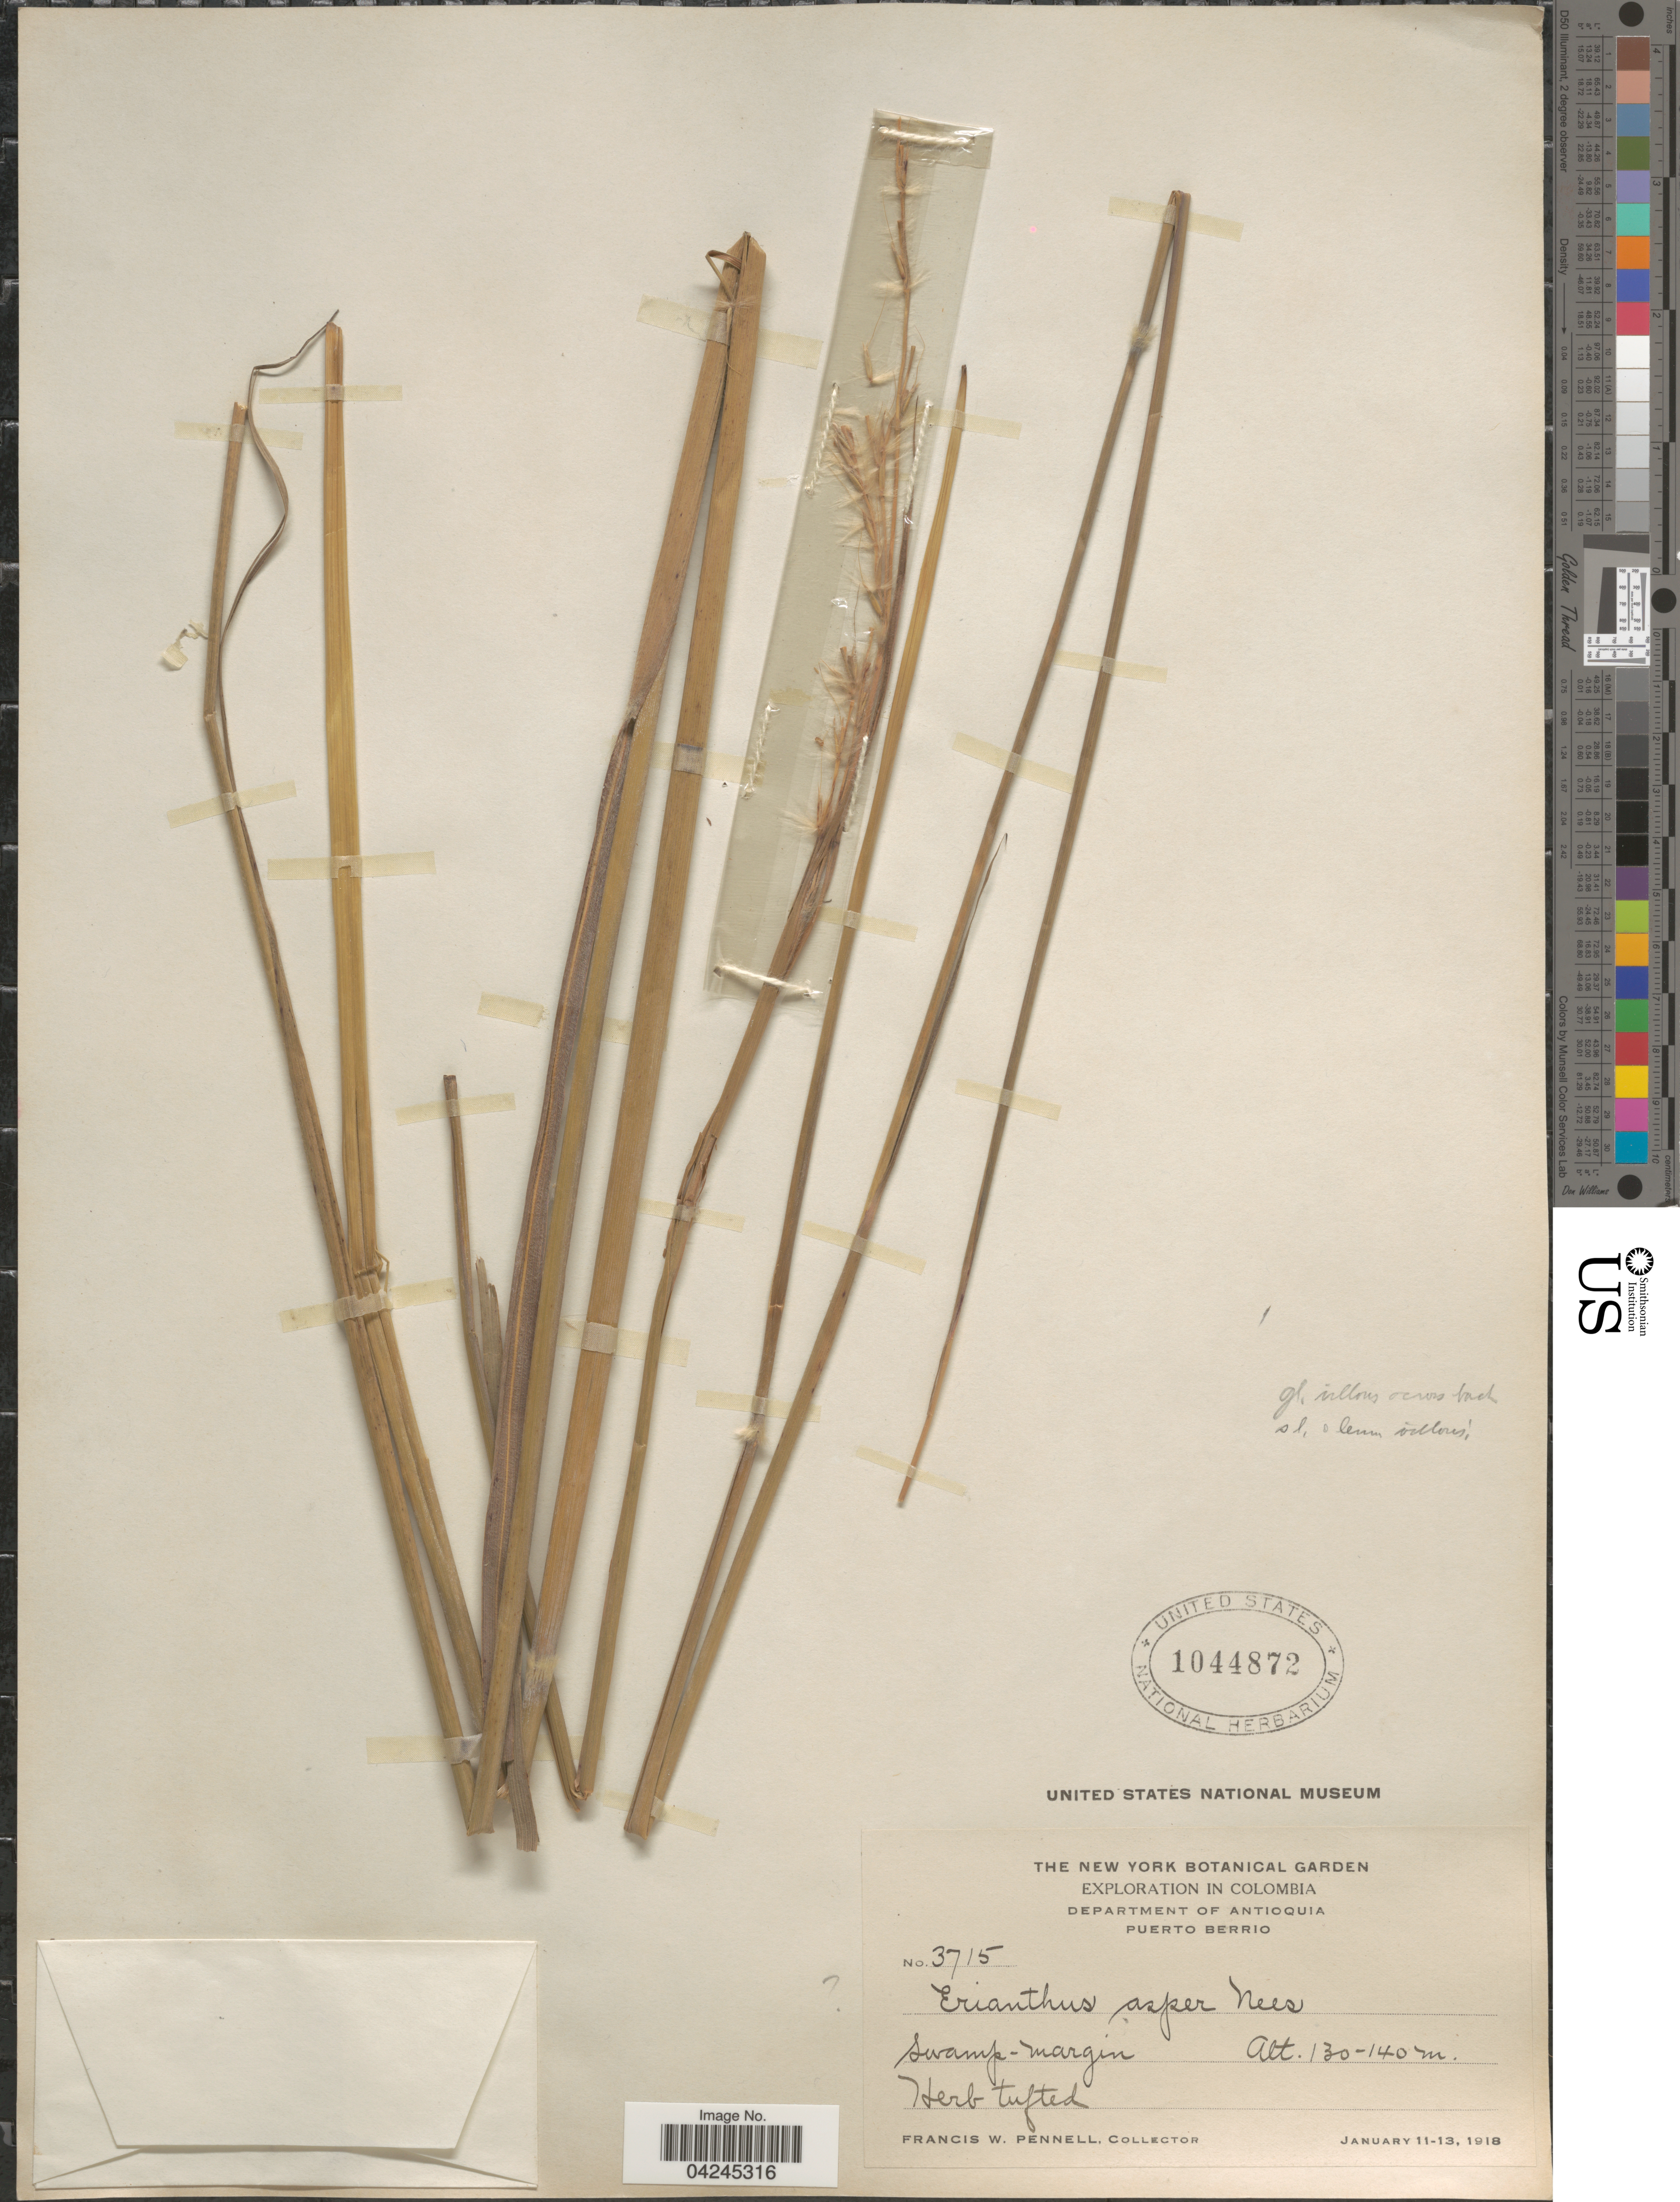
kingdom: Plantae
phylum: Tracheophyta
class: Liliopsida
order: Poales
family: Poaceae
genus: Erianthus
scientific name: Erianthus angustifolius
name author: Nees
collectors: F. W. Pennell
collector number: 3715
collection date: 1918-01-11/1918-01-13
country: Colombia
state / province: Antioquia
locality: Exploration in Colombia. Department of Antioquia. Puerto Berrio.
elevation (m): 130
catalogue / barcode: US 1044872